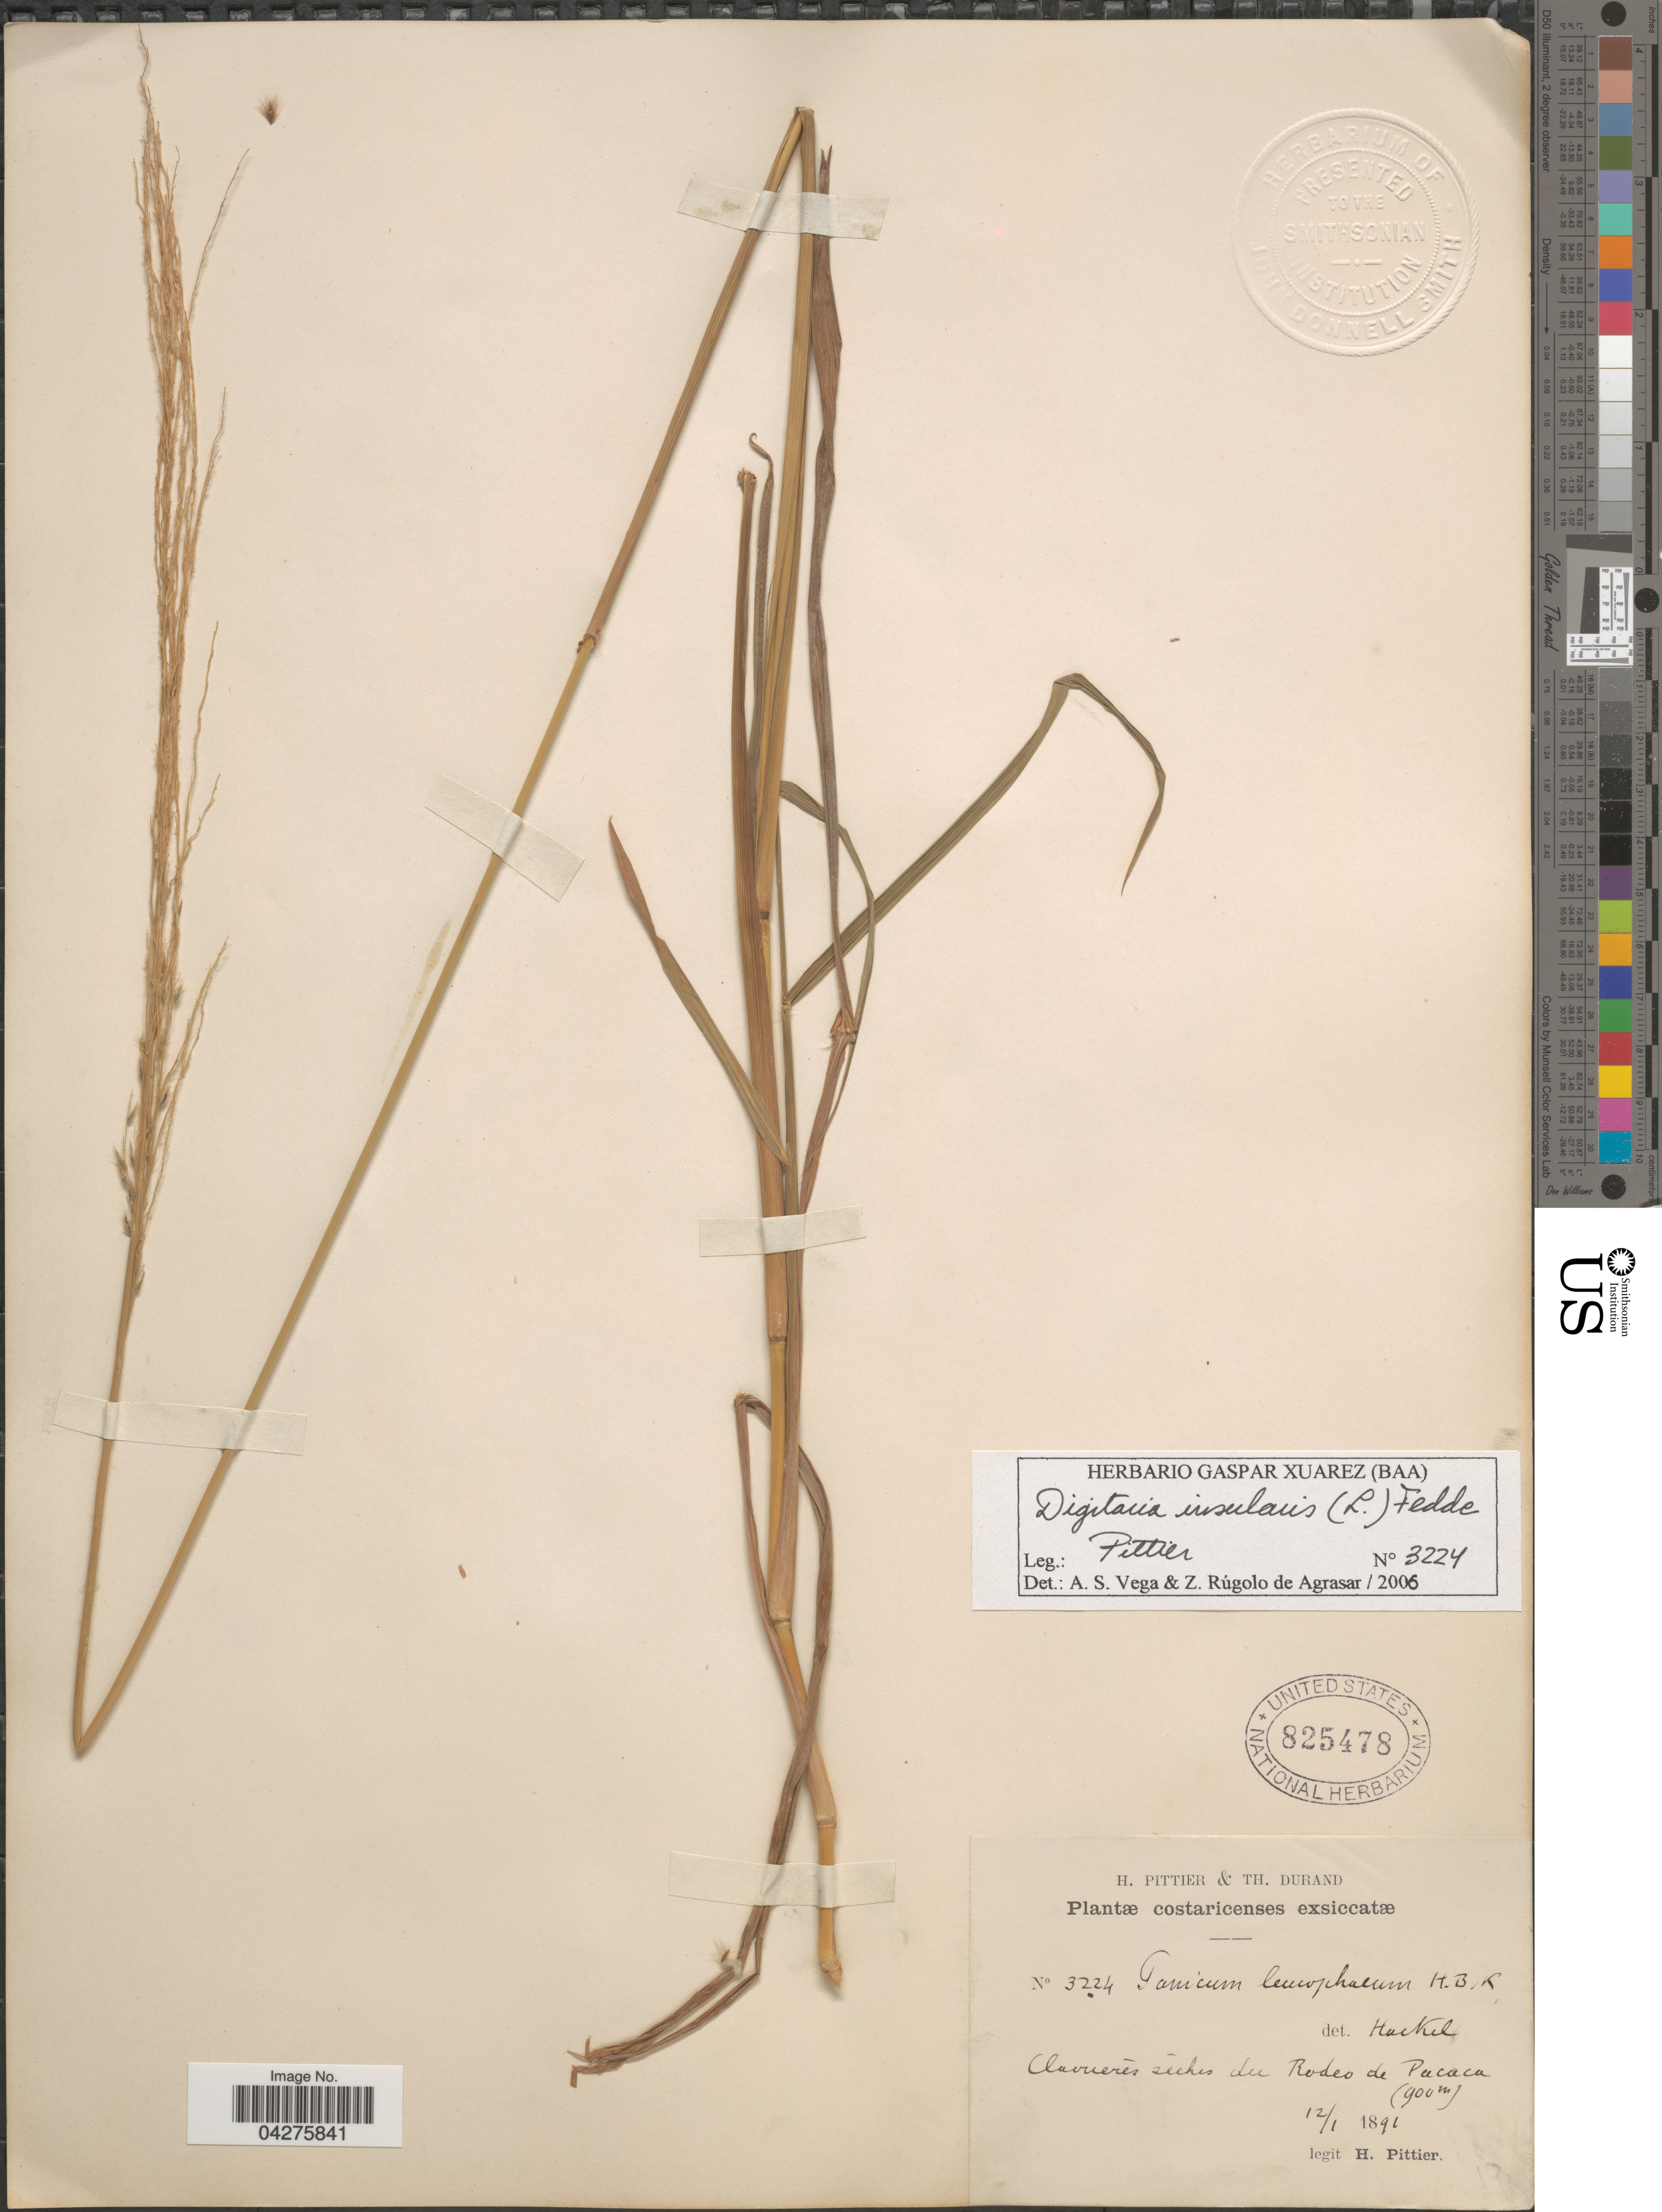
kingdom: Plantae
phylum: Tracheophyta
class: Liliopsida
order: Poales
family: Poaceae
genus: Digitaria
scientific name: Digitaria insularis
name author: (L.) Fedde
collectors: H. F. Pittier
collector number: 3224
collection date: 1891-01-12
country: Costa Rica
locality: Clavuerés séches du Rodeo de Pacaca.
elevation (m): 900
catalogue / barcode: US 825478